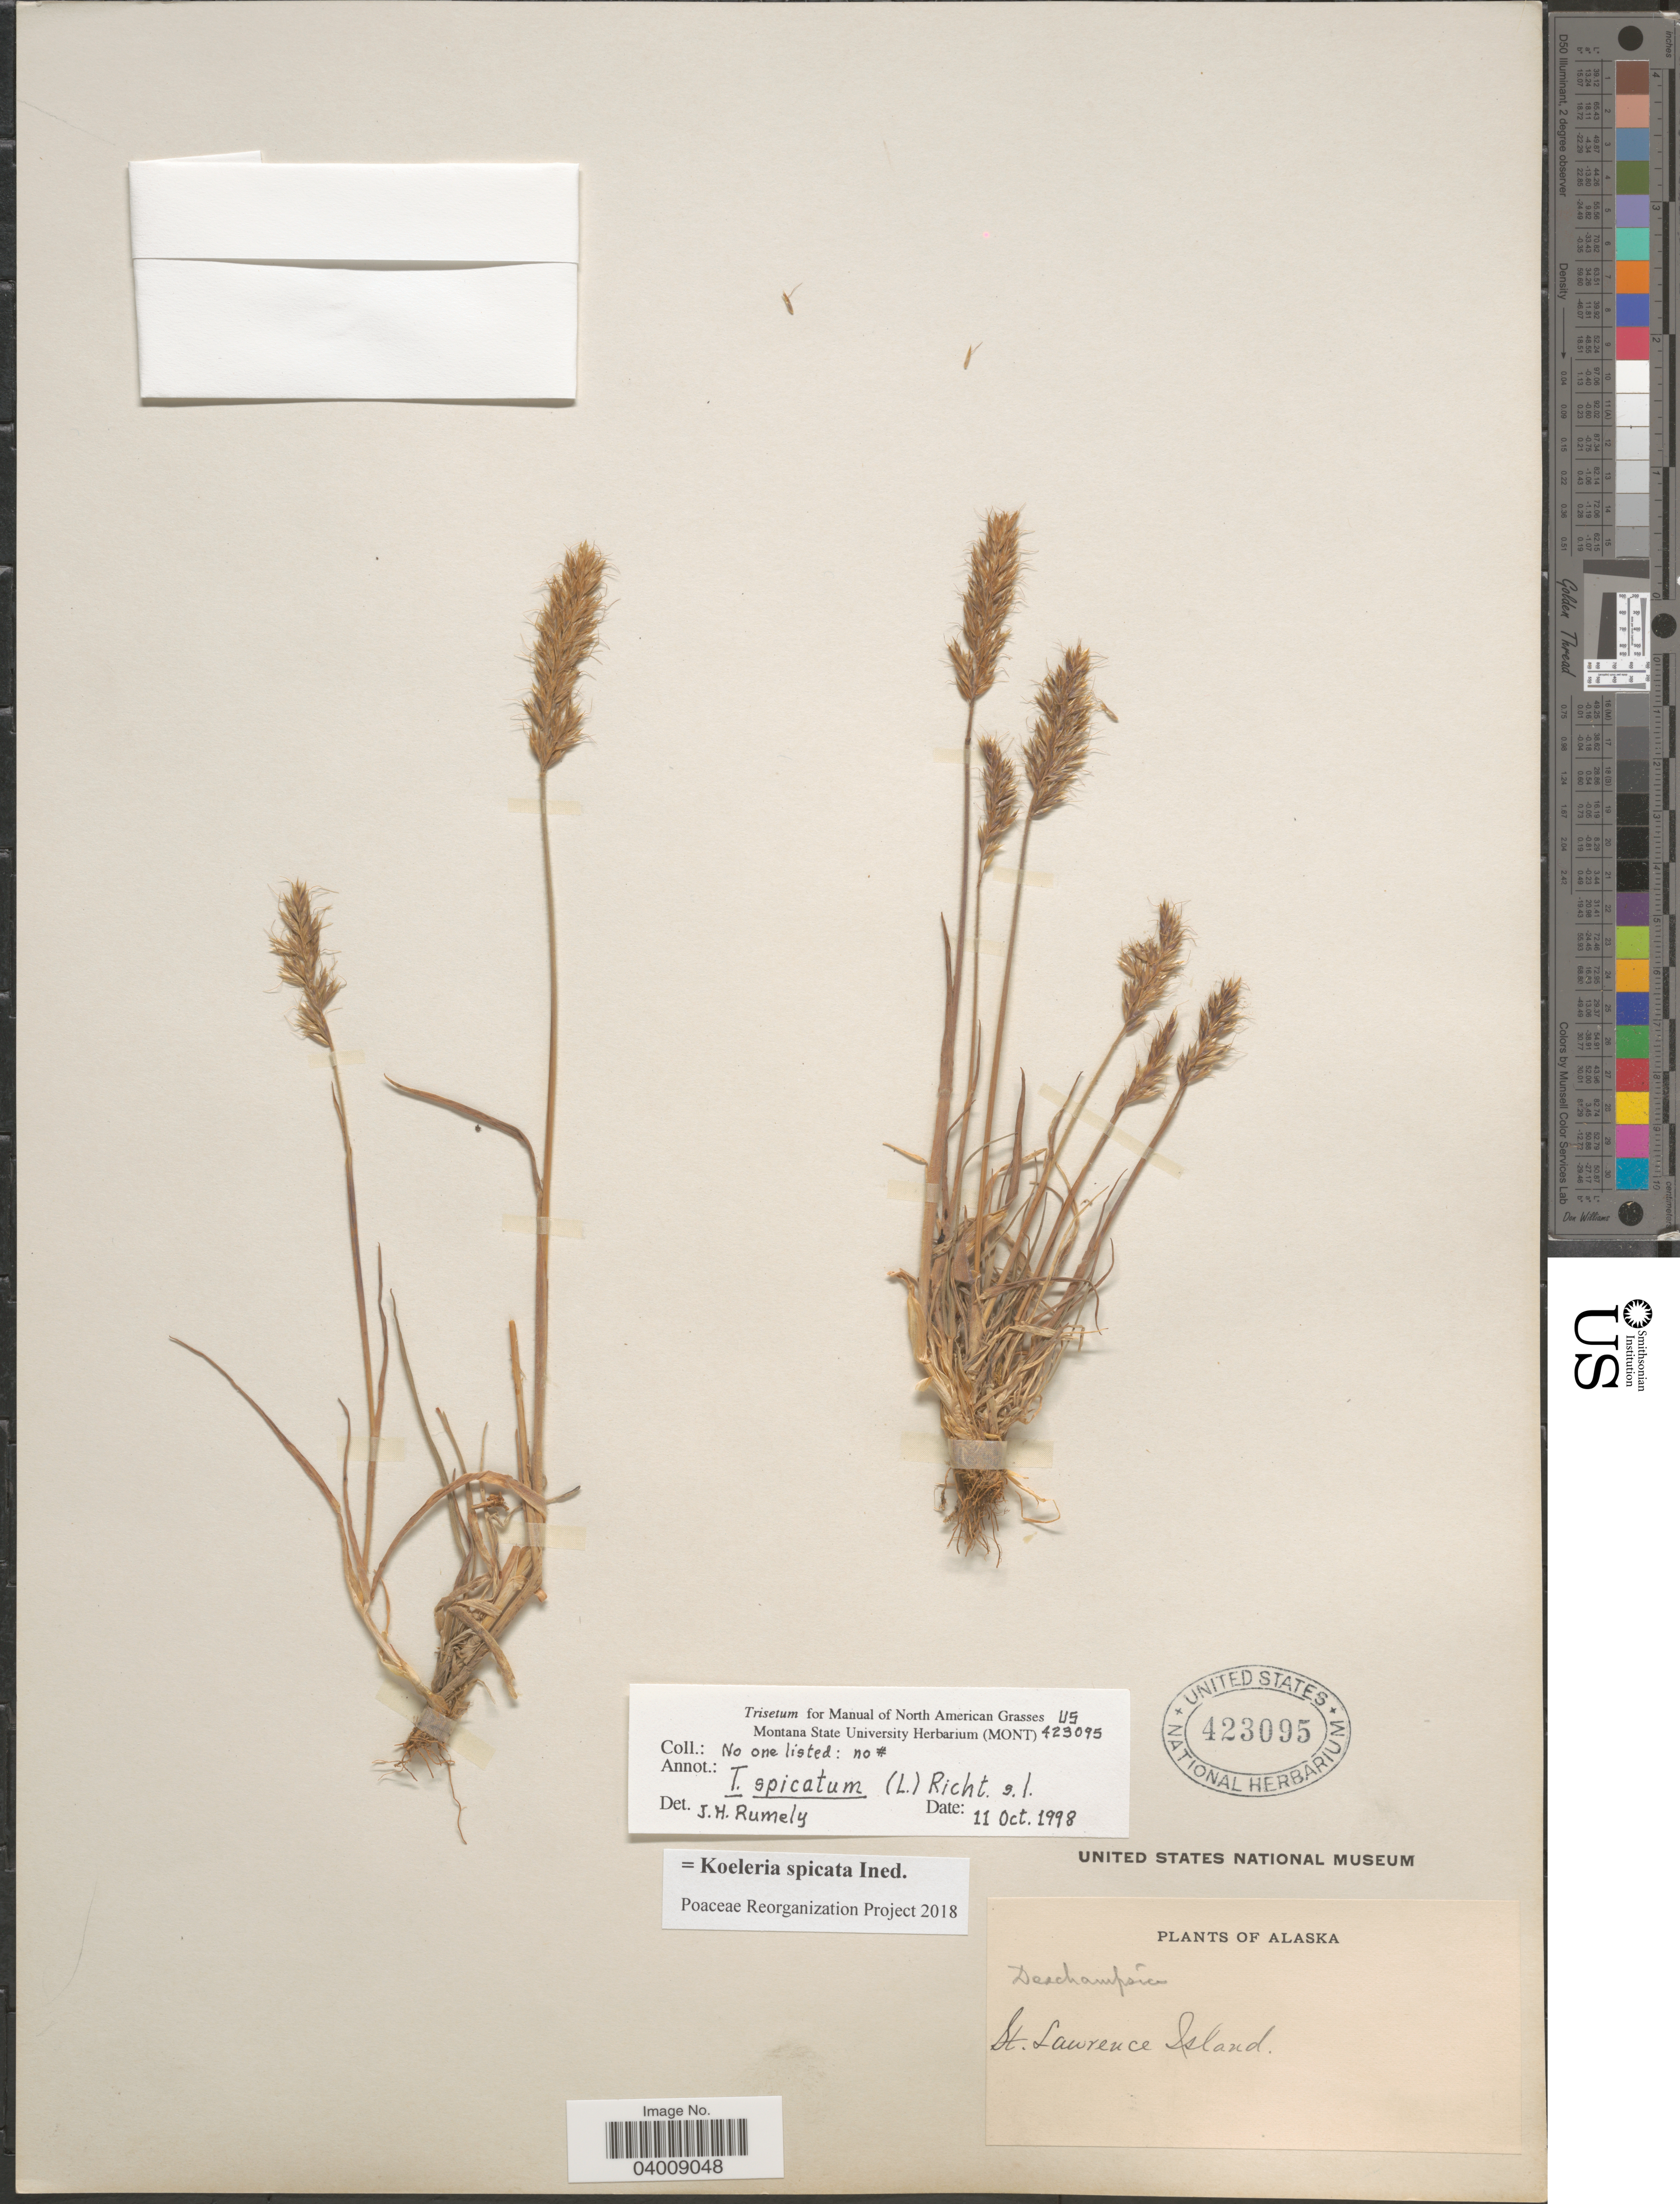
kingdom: Plantae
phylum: Tracheophyta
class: Liliopsida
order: Poales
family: Poaceae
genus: Koeleria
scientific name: Koeleria spicata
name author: (L.) Barberá et al.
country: United States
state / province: Alaska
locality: St. Lawrence Island.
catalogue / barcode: US 423095